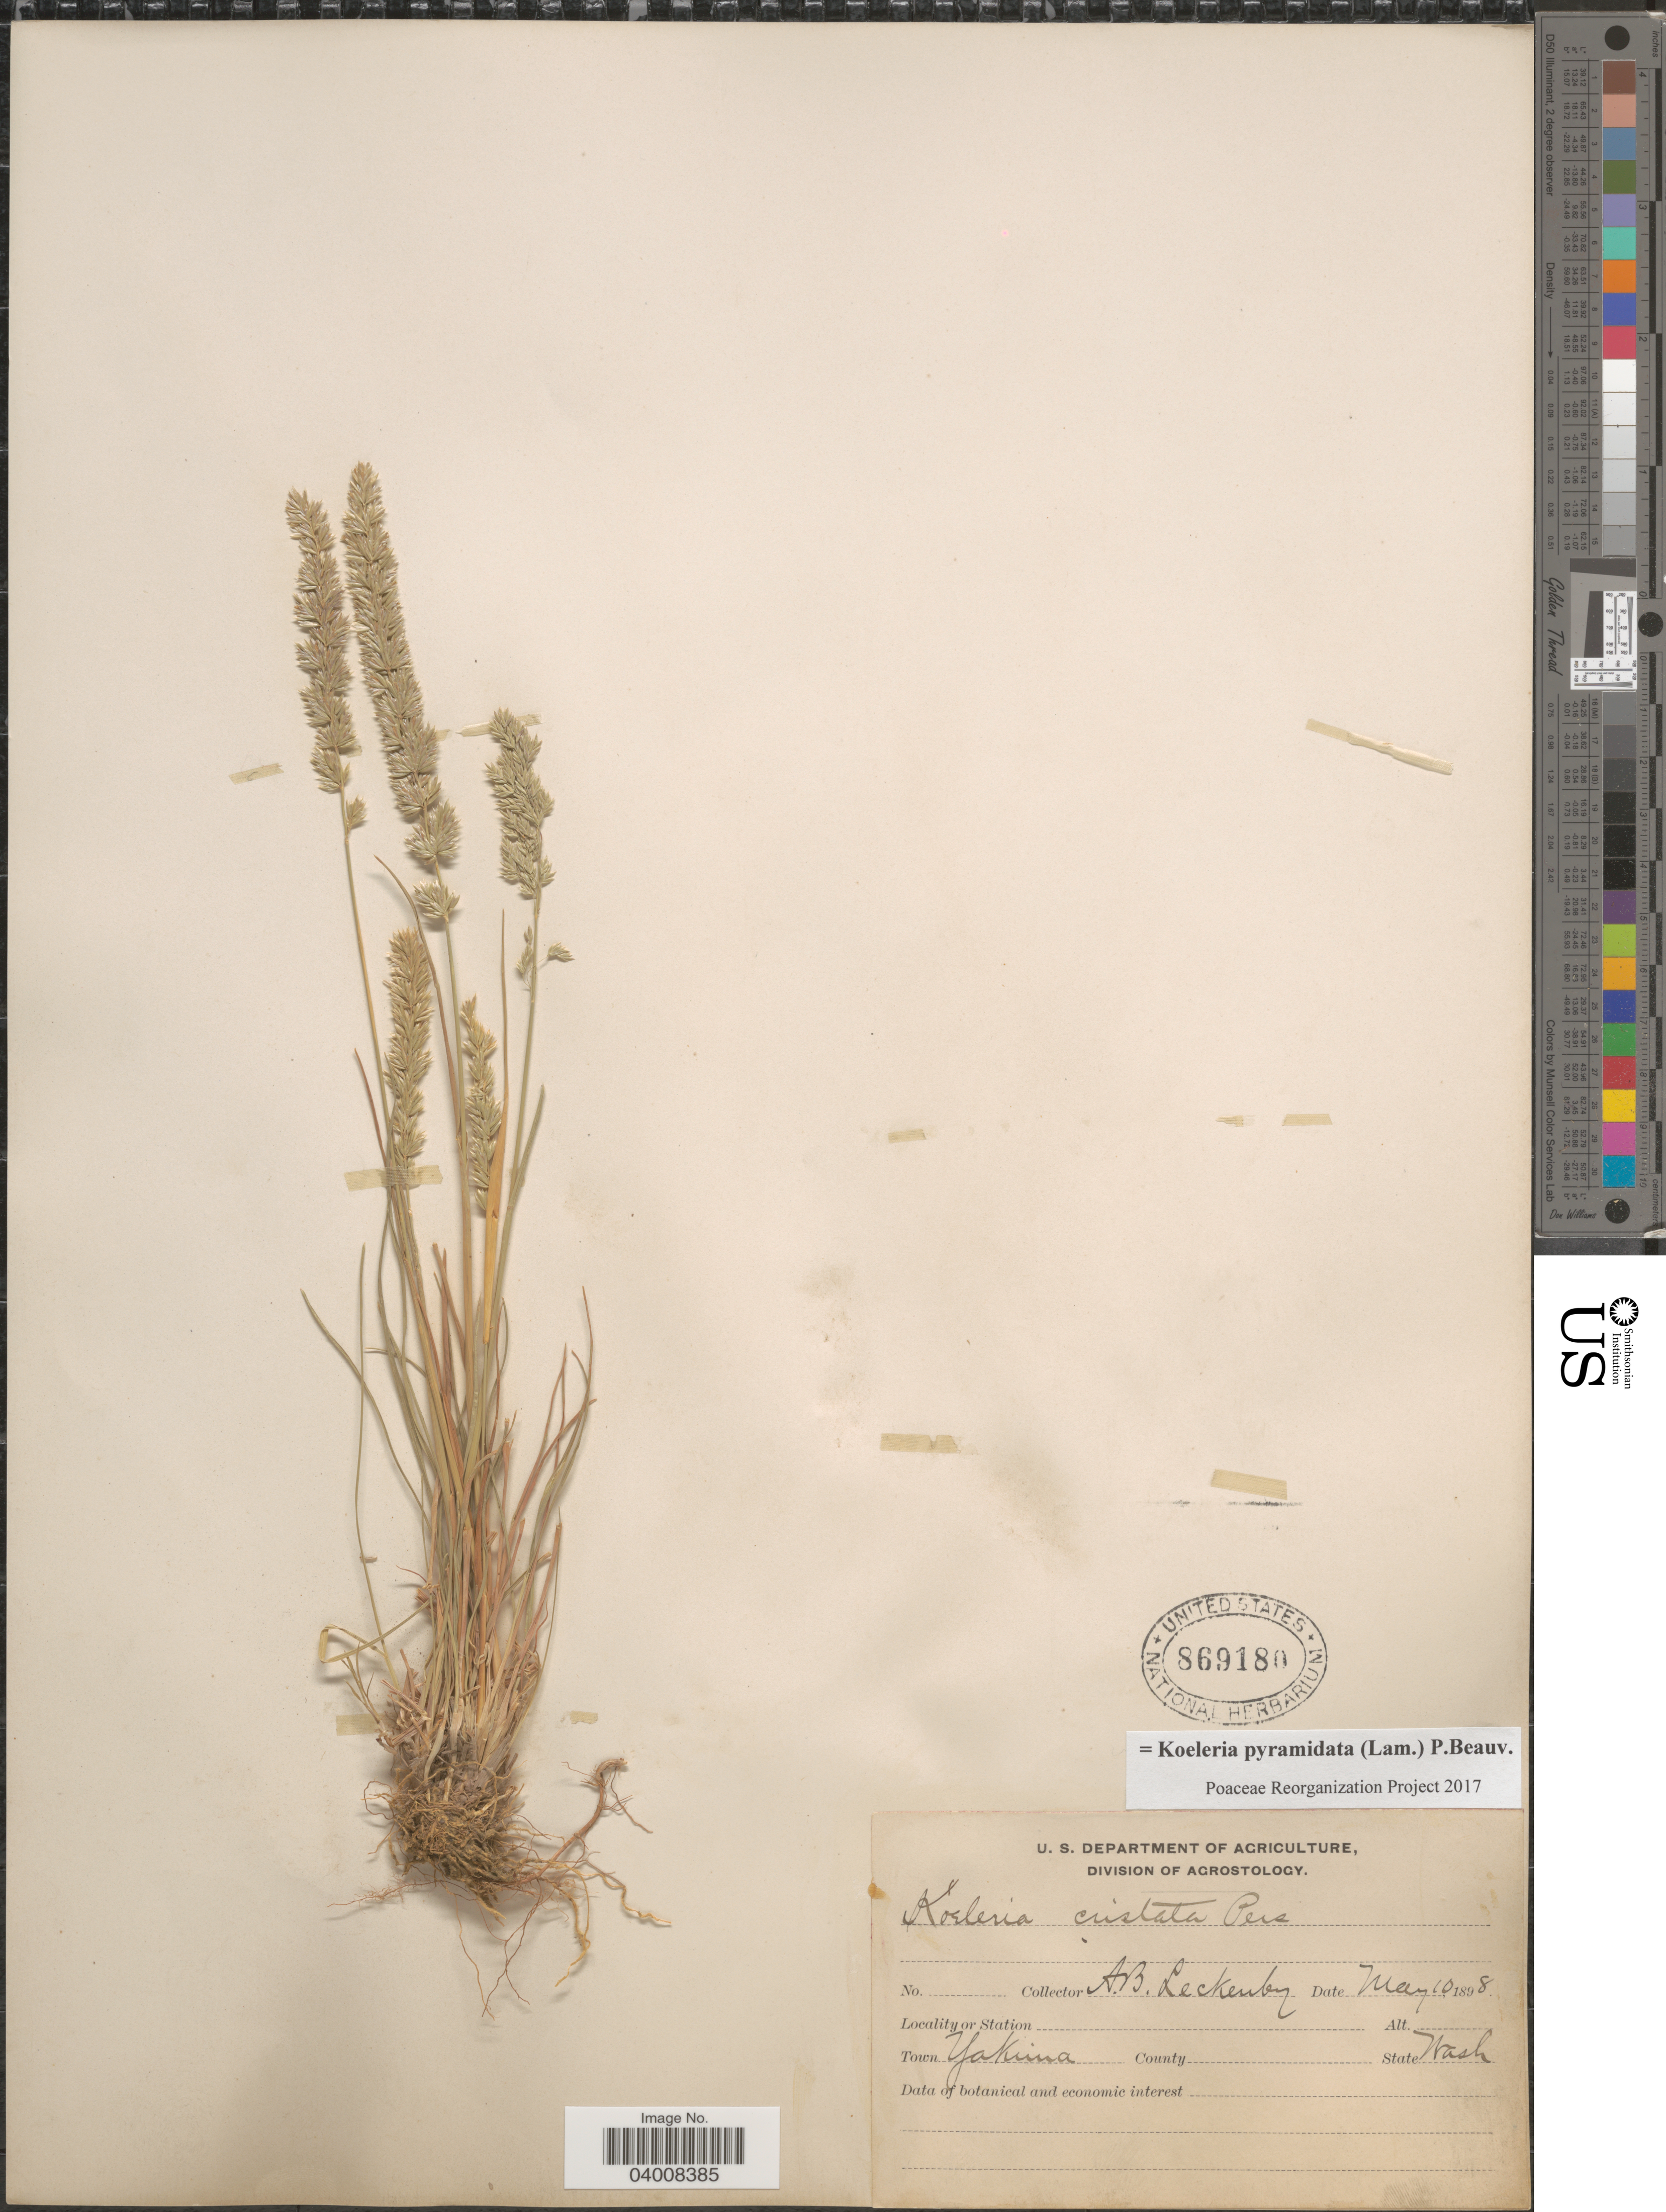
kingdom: Plantae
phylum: Tracheophyta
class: Liliopsida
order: Poales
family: Poaceae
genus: Koeleria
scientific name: Koeleria pyramidata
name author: (Lam.) P. Beauv.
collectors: A. Leckenby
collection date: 1898-05-10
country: United States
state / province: Washington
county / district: Yakima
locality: Town Yakima.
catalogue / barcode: US 869180